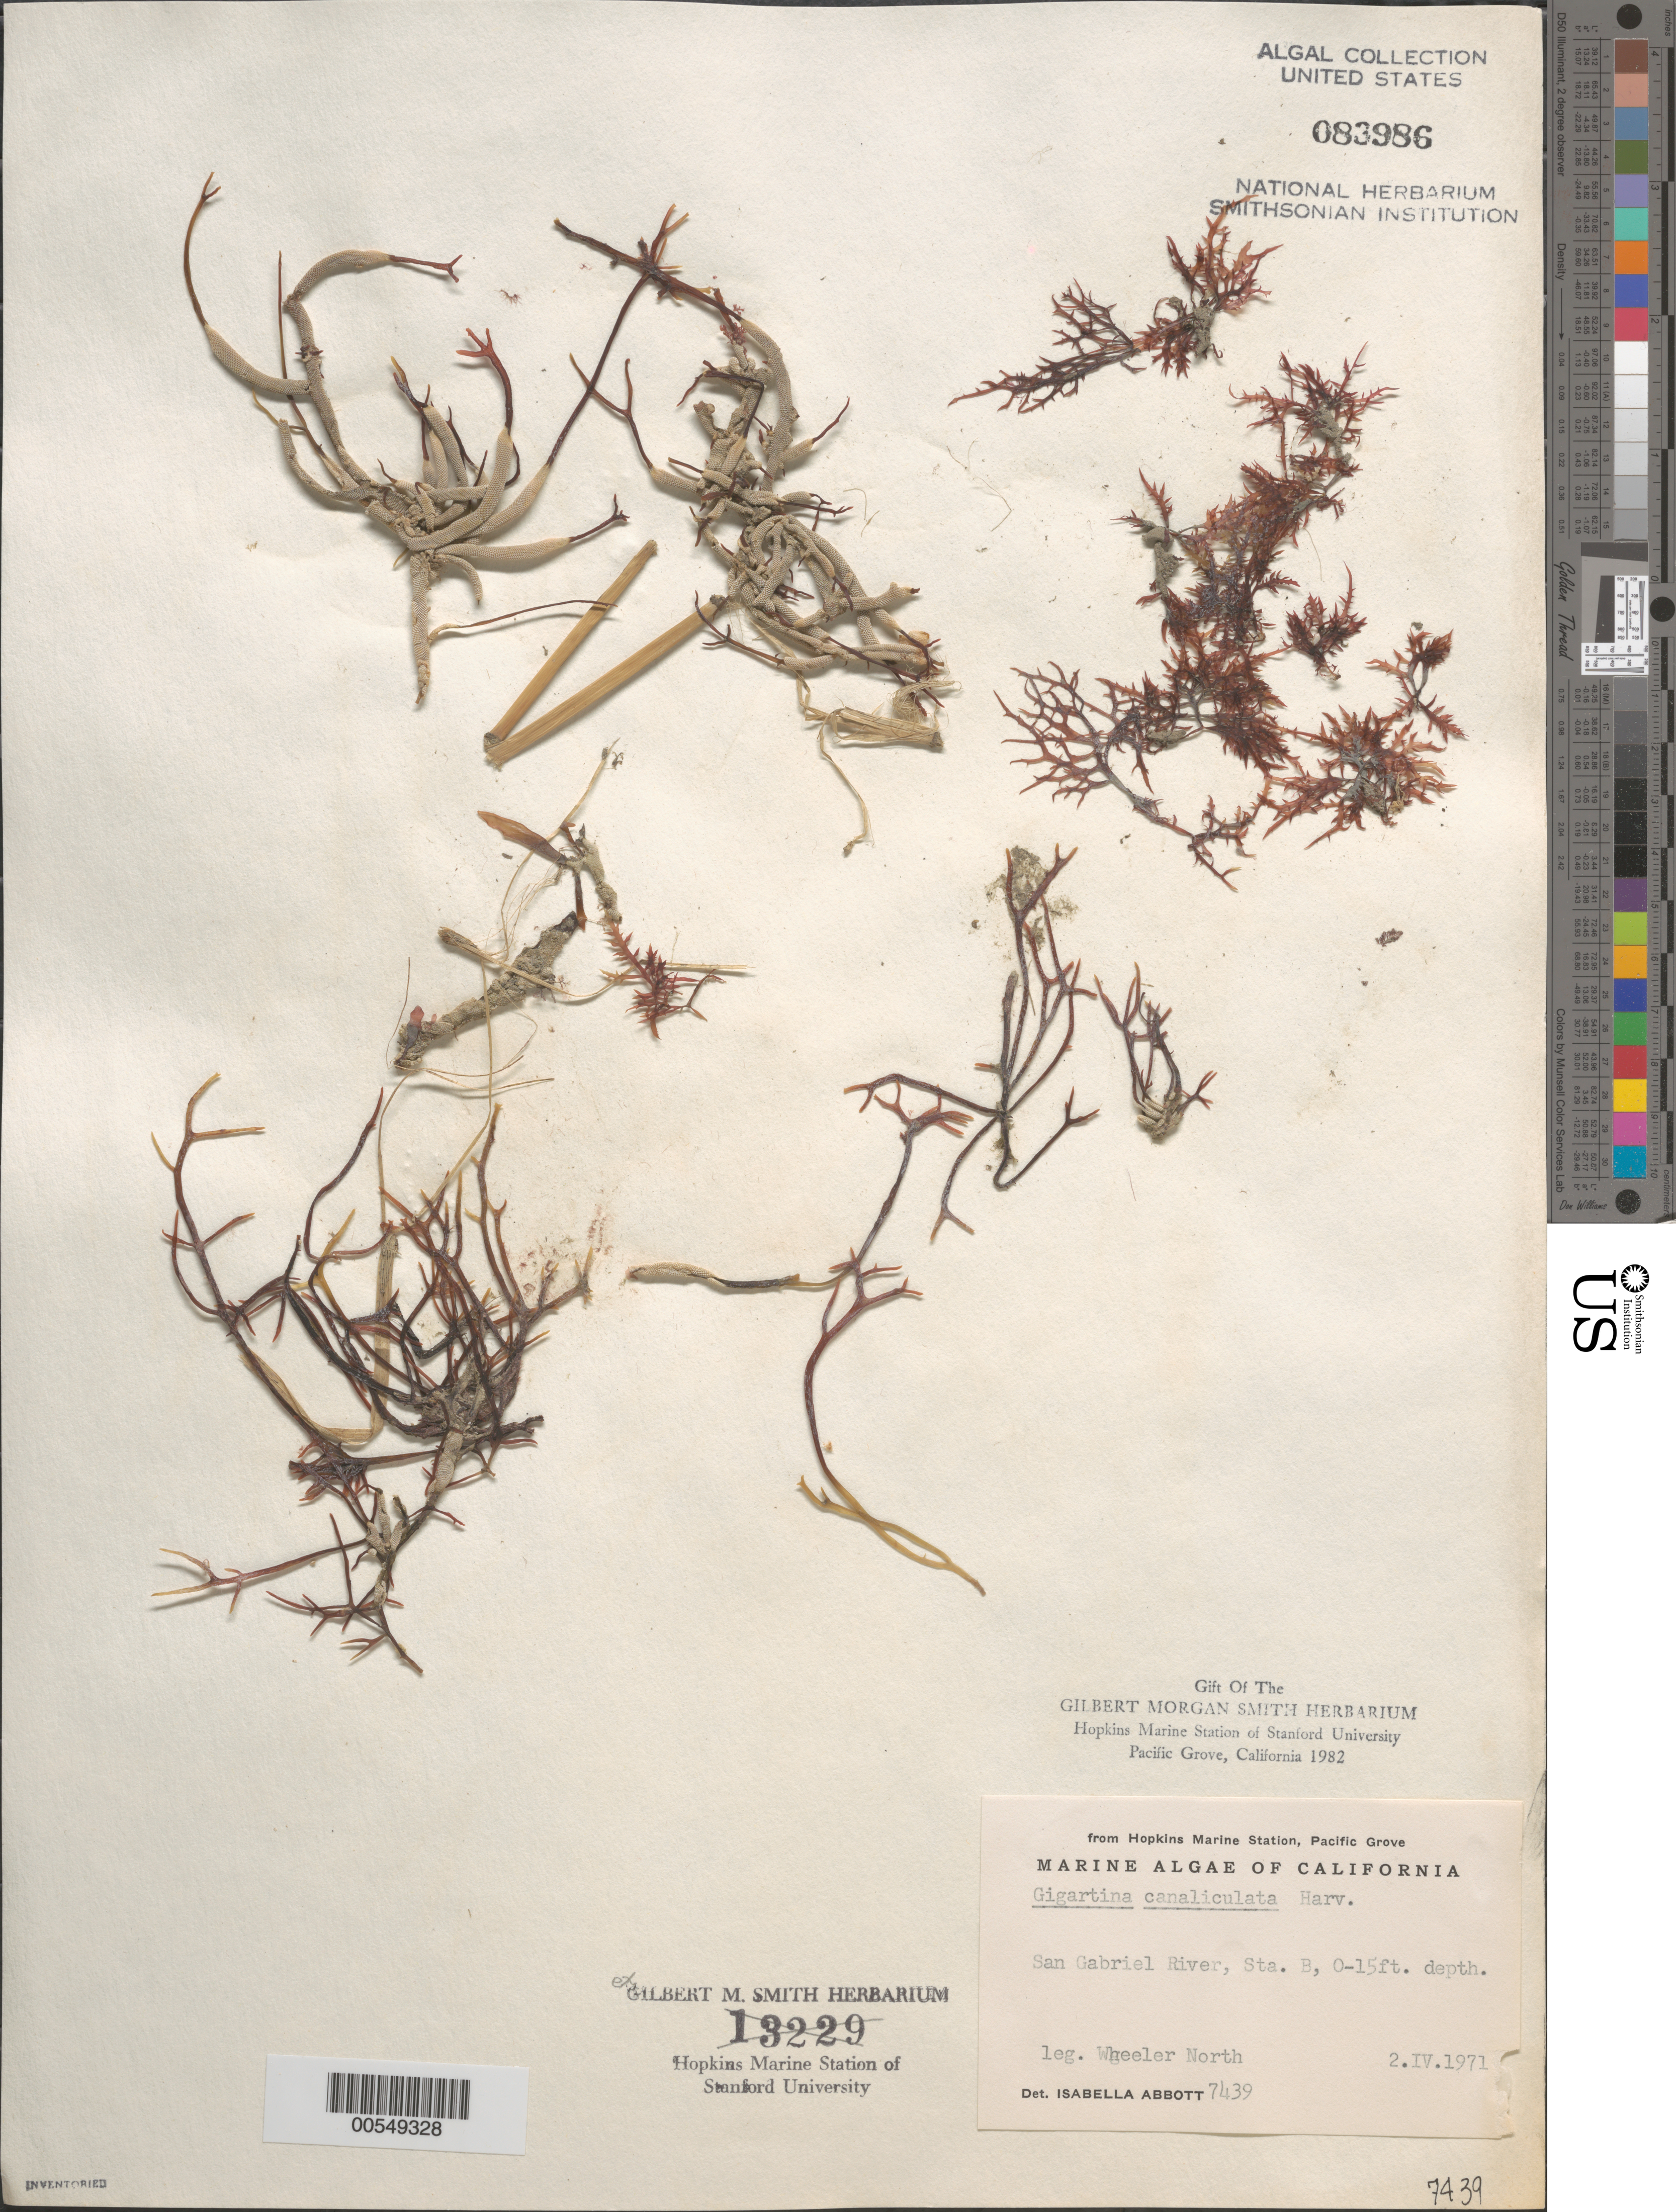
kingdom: Plantae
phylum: Rhodophyta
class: Florideophyceae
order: Gigartinales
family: Gigartinaceae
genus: Chondracanthus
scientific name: Chondracanthus canaliculatus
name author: (Harv.) Guiry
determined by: Algae name updating Project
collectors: W. North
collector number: IAA 7439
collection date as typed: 02 Apr 1971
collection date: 1971-04-02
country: United States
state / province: California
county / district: Los Angeles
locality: San Gabriel River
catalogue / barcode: US 83986